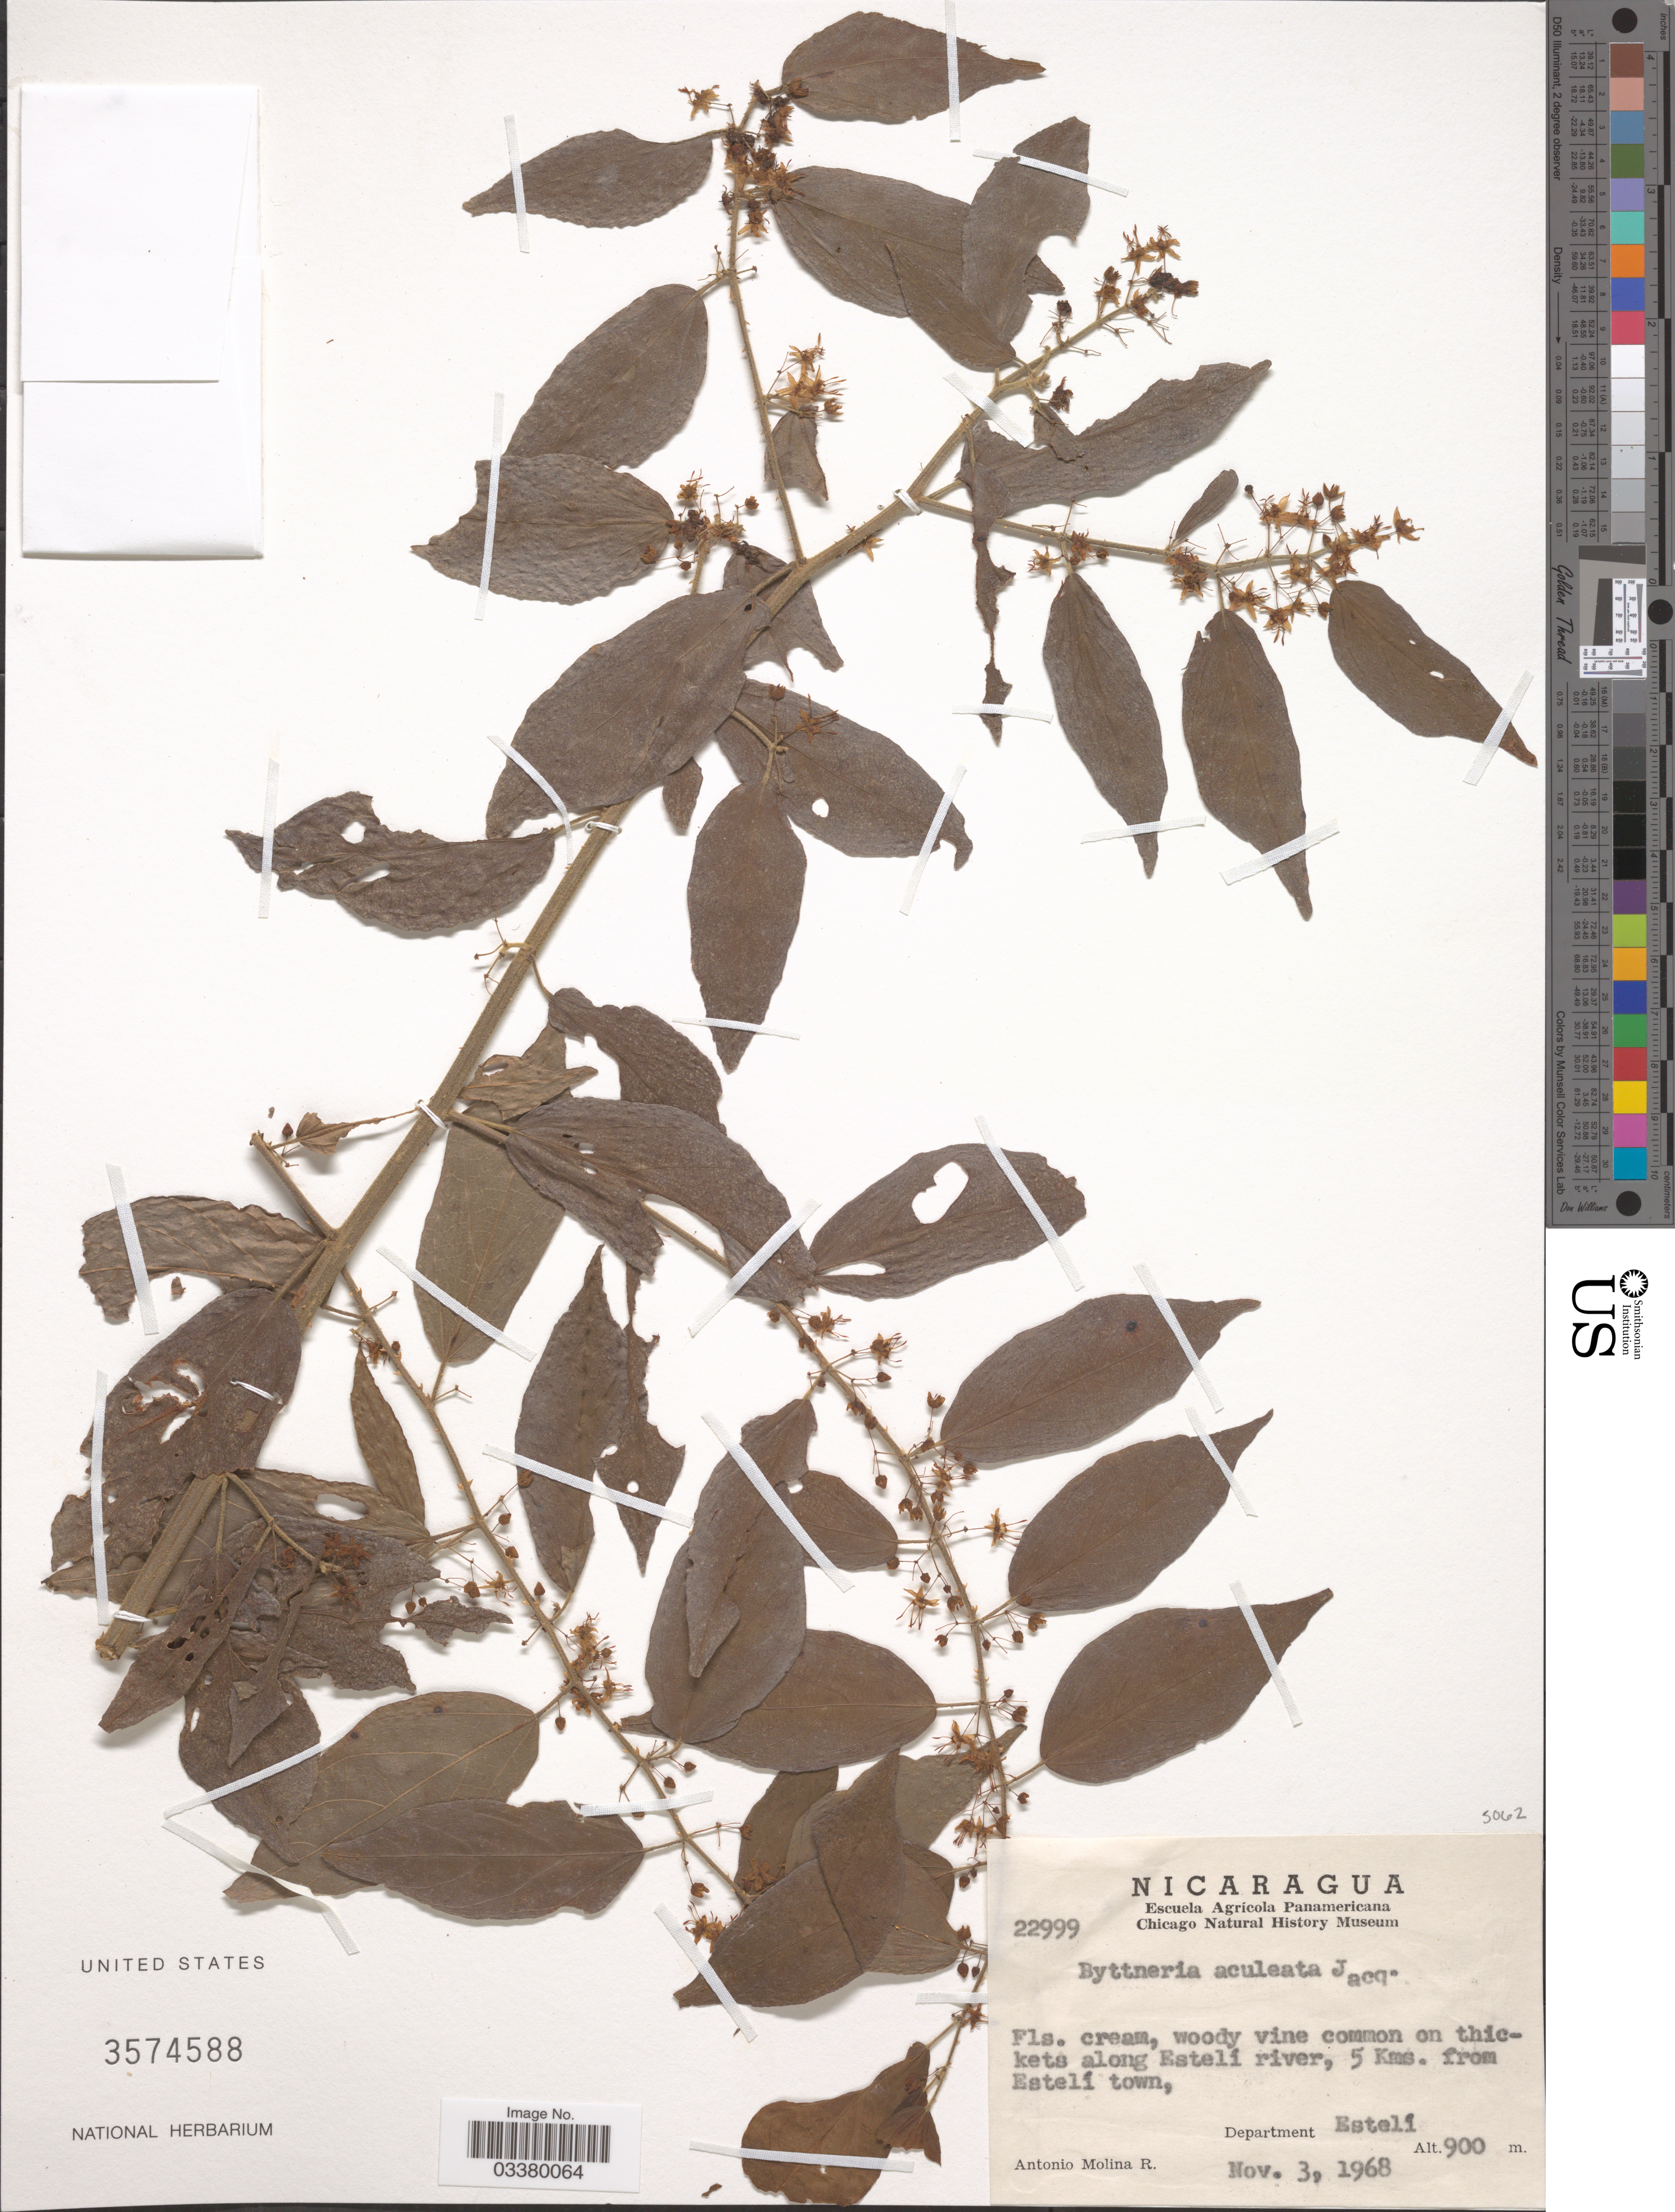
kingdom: Plantae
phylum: Tracheophyta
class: Magnoliopsida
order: Malvales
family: Malvaceae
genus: Byttneria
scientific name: Byttneria aculeata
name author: (Jacq.) Jacq.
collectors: A. Molina R.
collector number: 22999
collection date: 1968-11-03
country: Nicaragua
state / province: Esteli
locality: Woody vine common on thickets along Estelí river, 5 Kms. from Estelí town. Department Estelí.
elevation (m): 900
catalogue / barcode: US 3574588